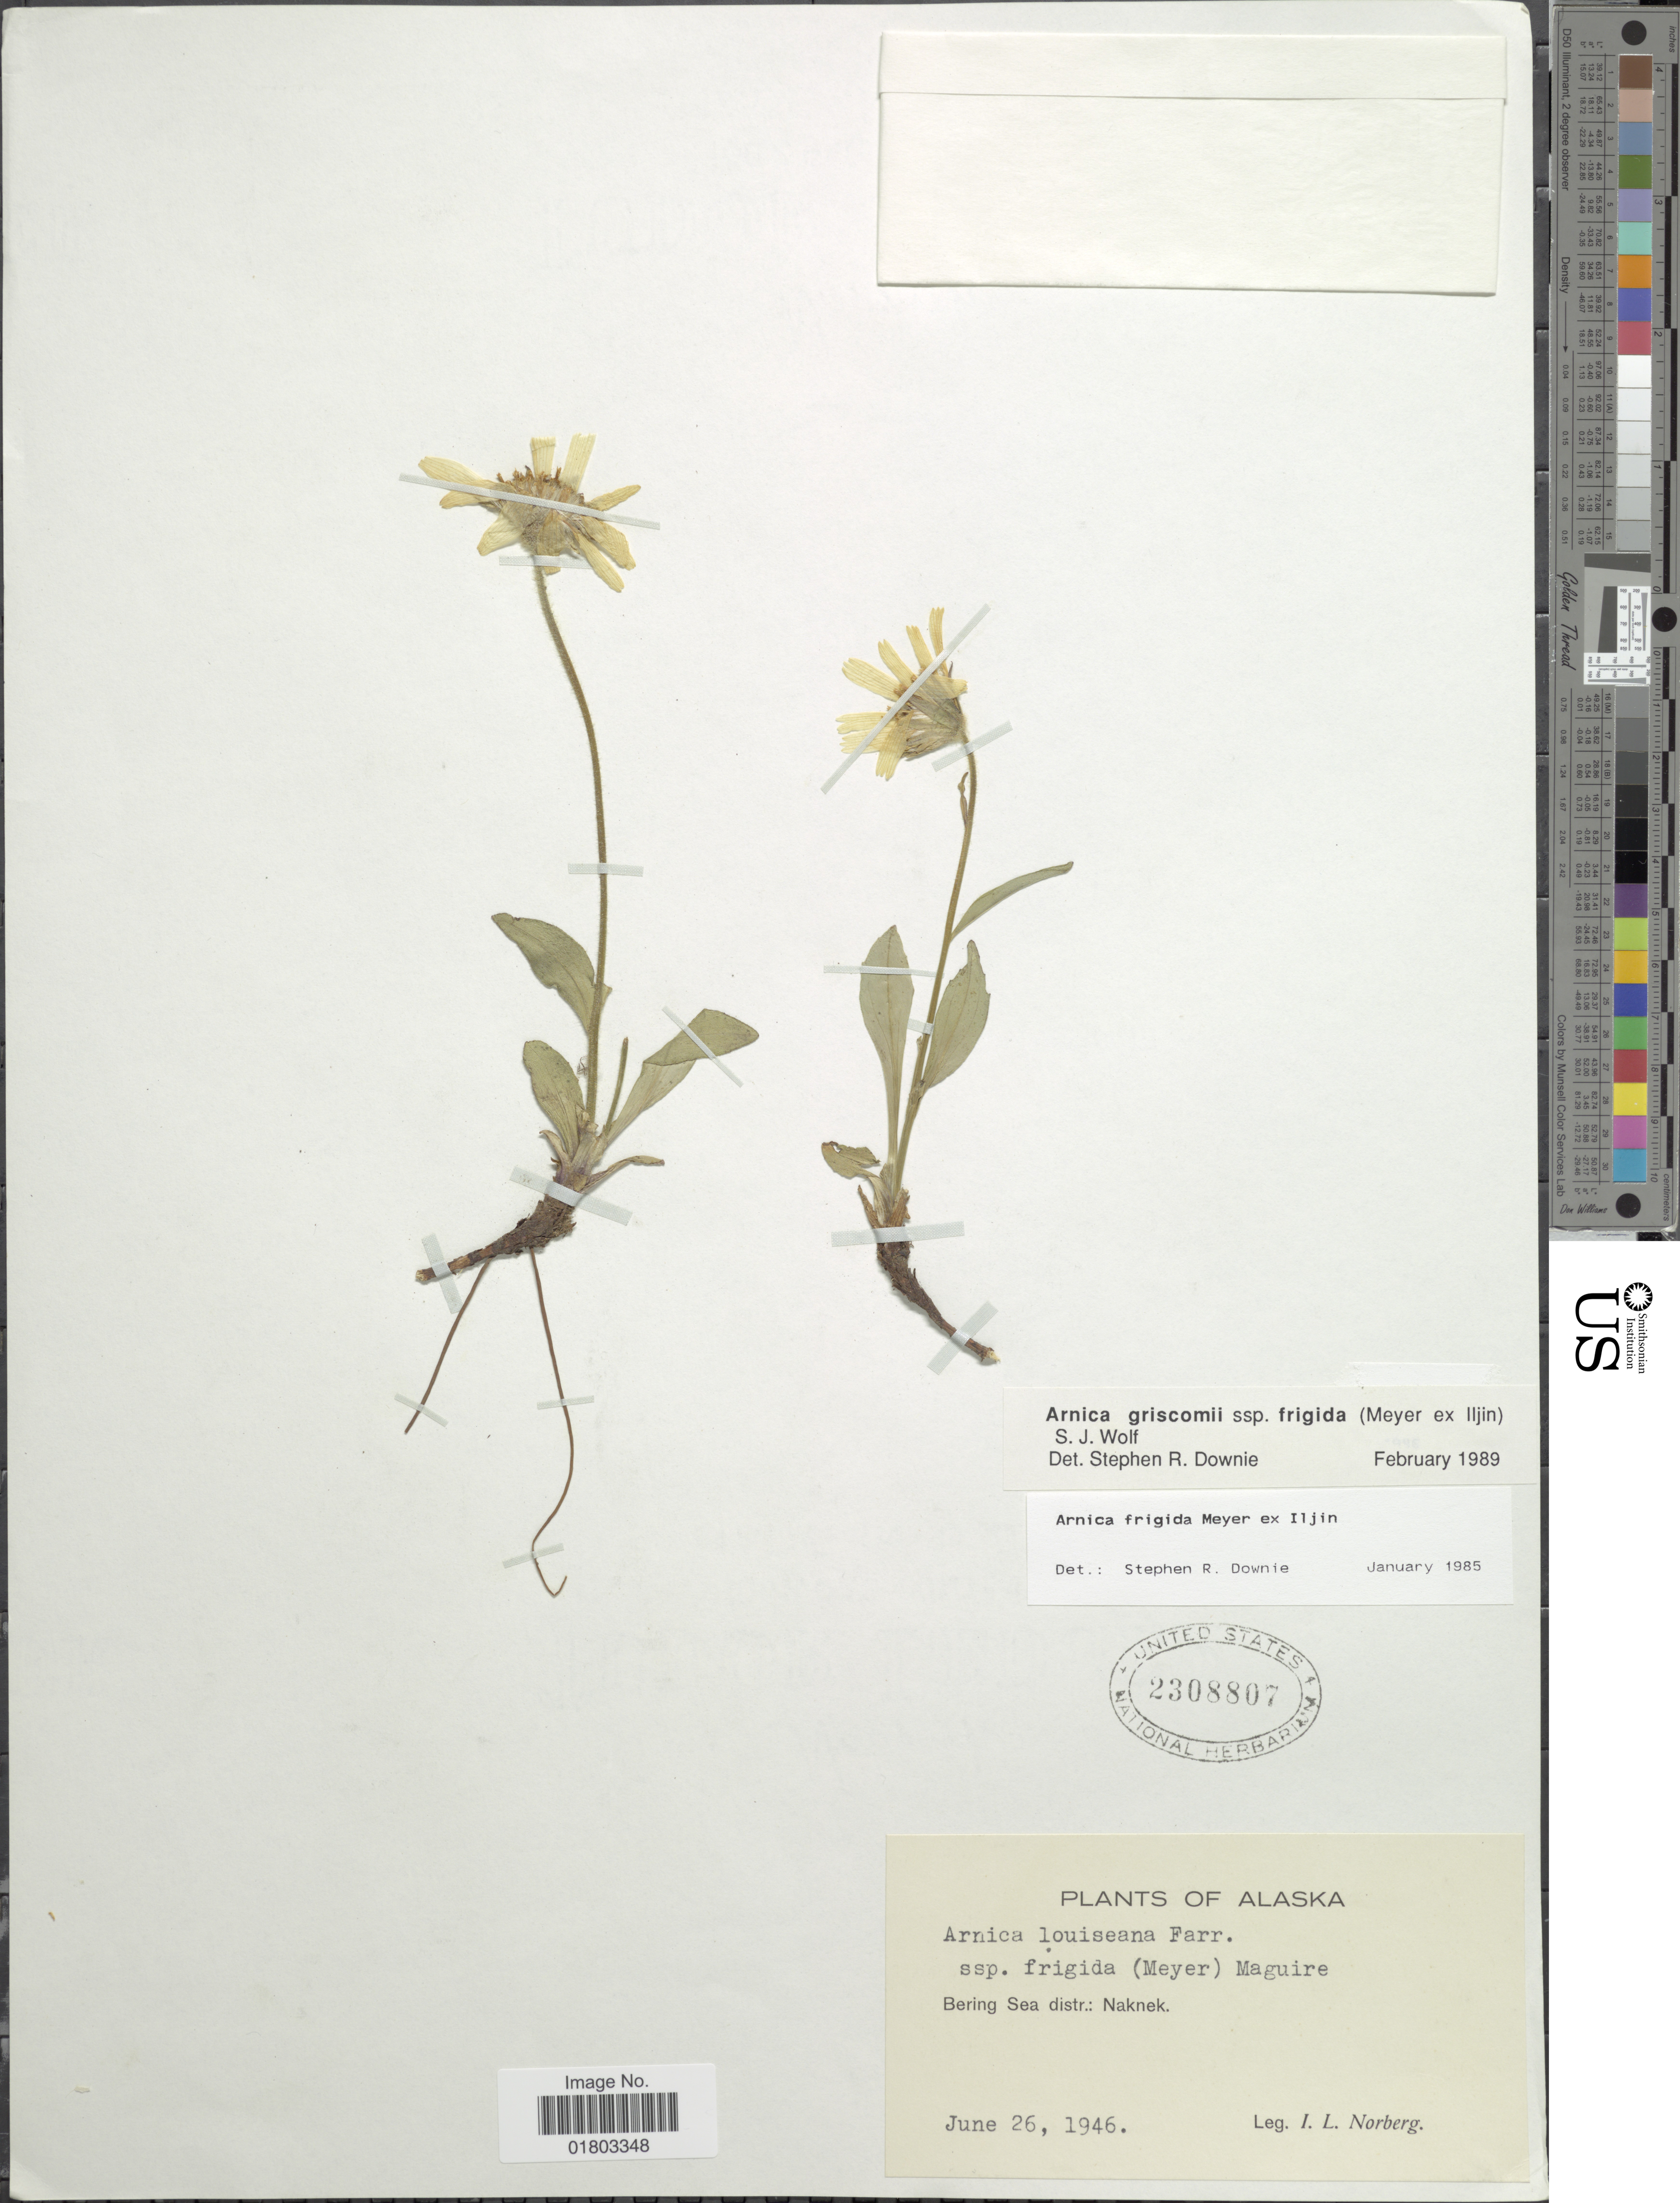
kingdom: Plantae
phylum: Tracheophyta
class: Magnoliopsida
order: Asterales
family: Asteraceae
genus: Arnica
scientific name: Arnica griscomii subsp. frigida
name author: (C.A. Mey. ex Iljin) S.J. Wolf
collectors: I. Norberg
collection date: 1946-06-26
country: United States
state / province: Alaska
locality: Bering Sea distr.: Naknek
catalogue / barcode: US 2308807